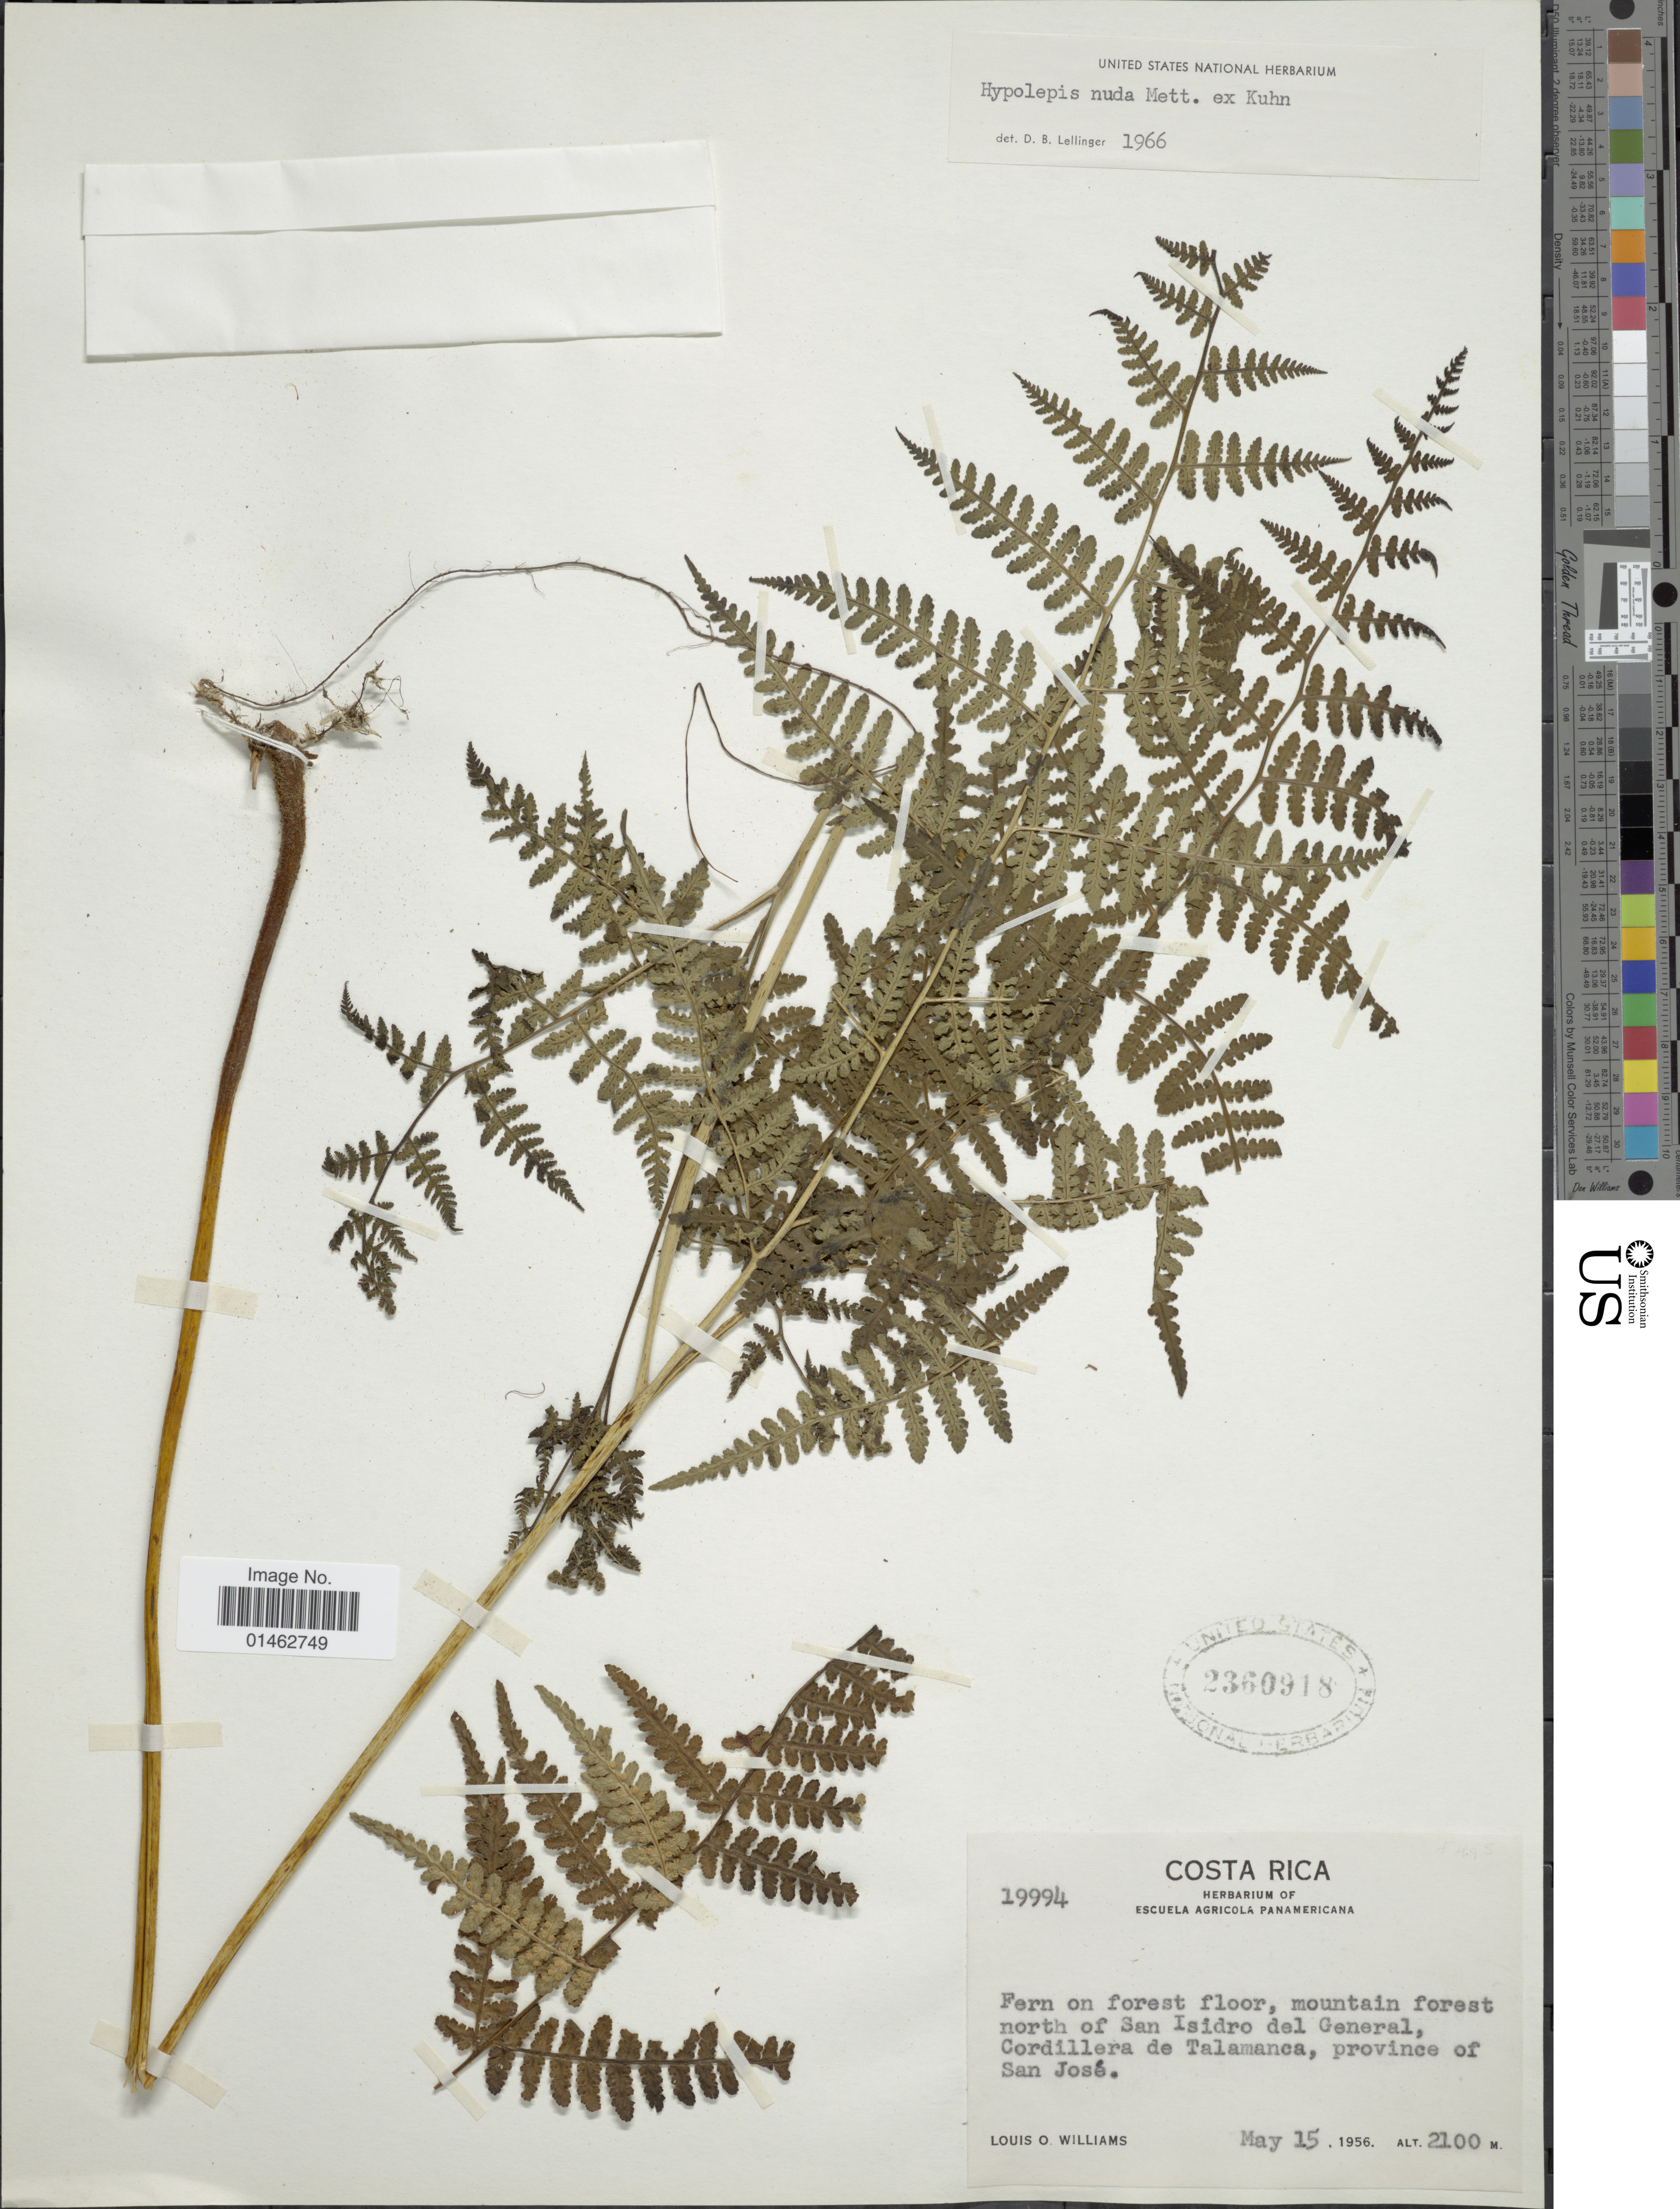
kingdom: Plantae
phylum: Tracheophyta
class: Polypodiopsida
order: Polypodiales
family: Dennstaedtiaceae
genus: Hypolepis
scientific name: Hypolepis trichobacilliformis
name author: R.C. Moran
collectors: L. O. Williams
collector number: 19994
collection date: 1956-05-15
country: Costa Rica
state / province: San José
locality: Mountain forest north of San isidro del General, Cordillera de Talamanca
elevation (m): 2100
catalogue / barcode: US 2360918